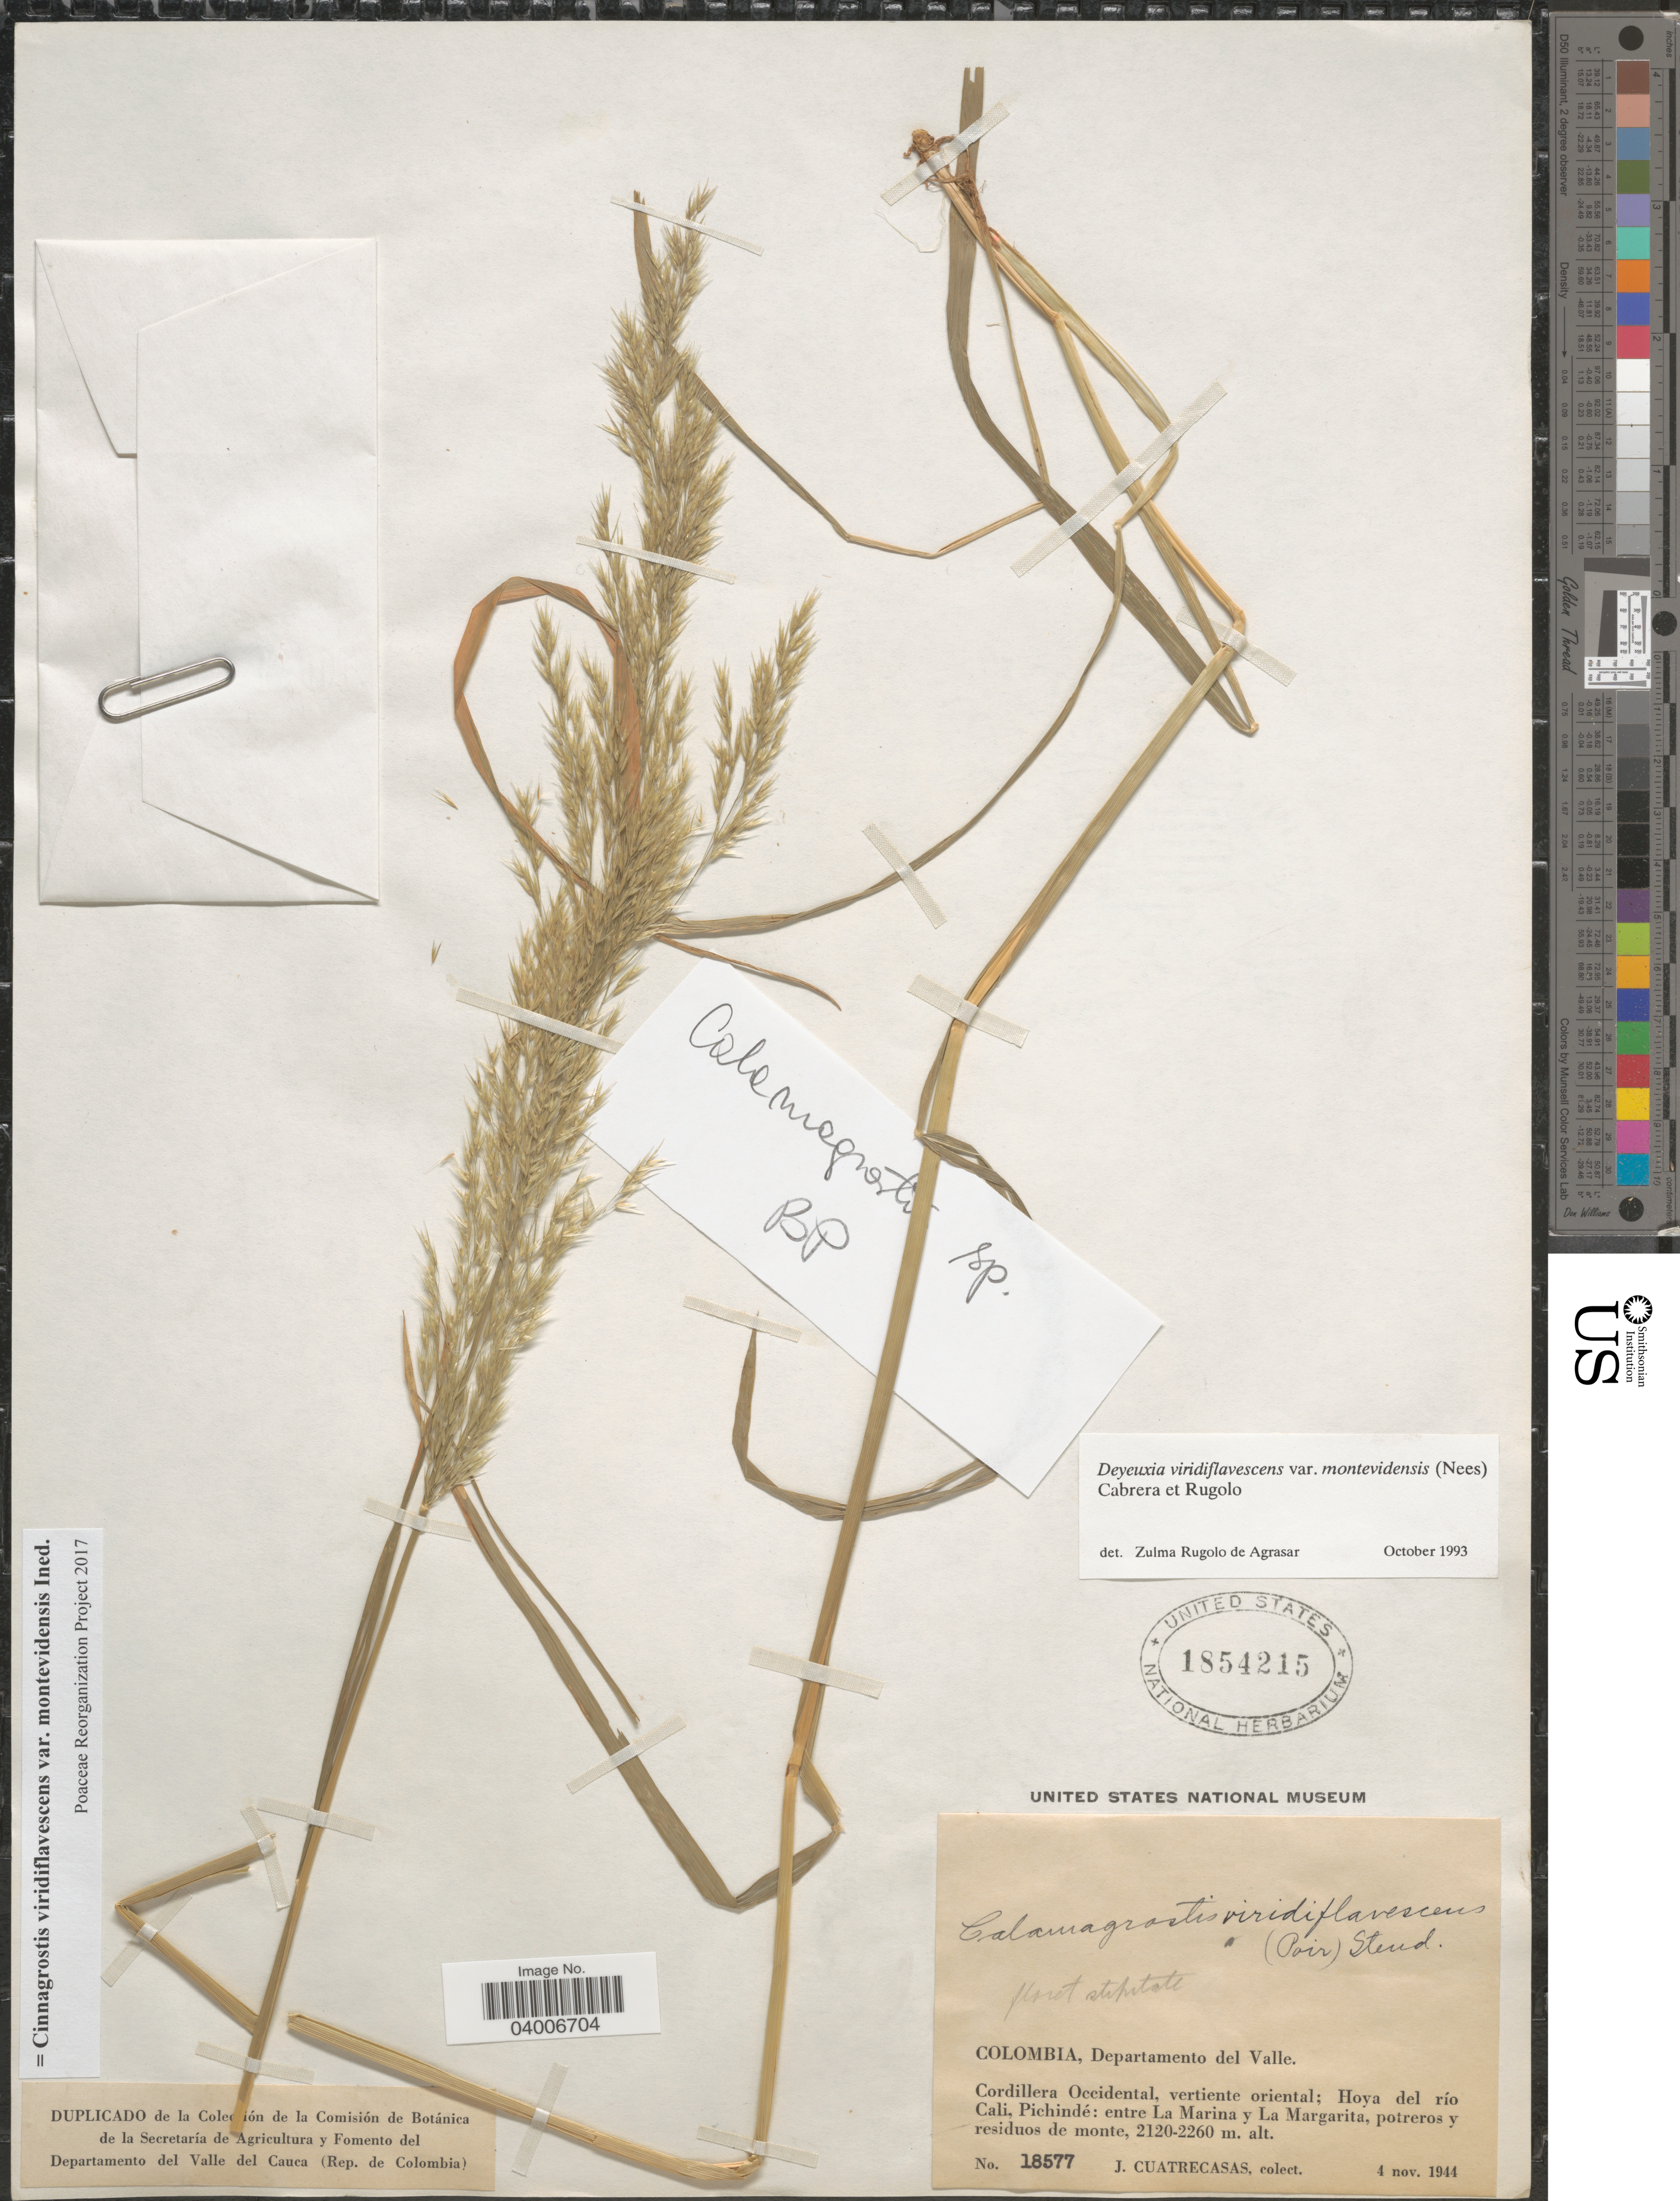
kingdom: Plantae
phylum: Tracheophyta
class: Liliopsida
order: Poales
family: Poaceae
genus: Cinnagrostis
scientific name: Cinnagrostis viridiflavescens var. montevidensis ined.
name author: (Nees) P.M. Peterson et al.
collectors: J. Cuatrecasas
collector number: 18577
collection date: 1944-11-04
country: Colombia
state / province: Valle del Cauca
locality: Departamento del Valle. Cordillera Occidental, vertiente oriental; Hoya del río Cali, Pichindé: entre La Marina y La Margarita, potreros y residuos de monte.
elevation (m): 2120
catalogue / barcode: US 1854215